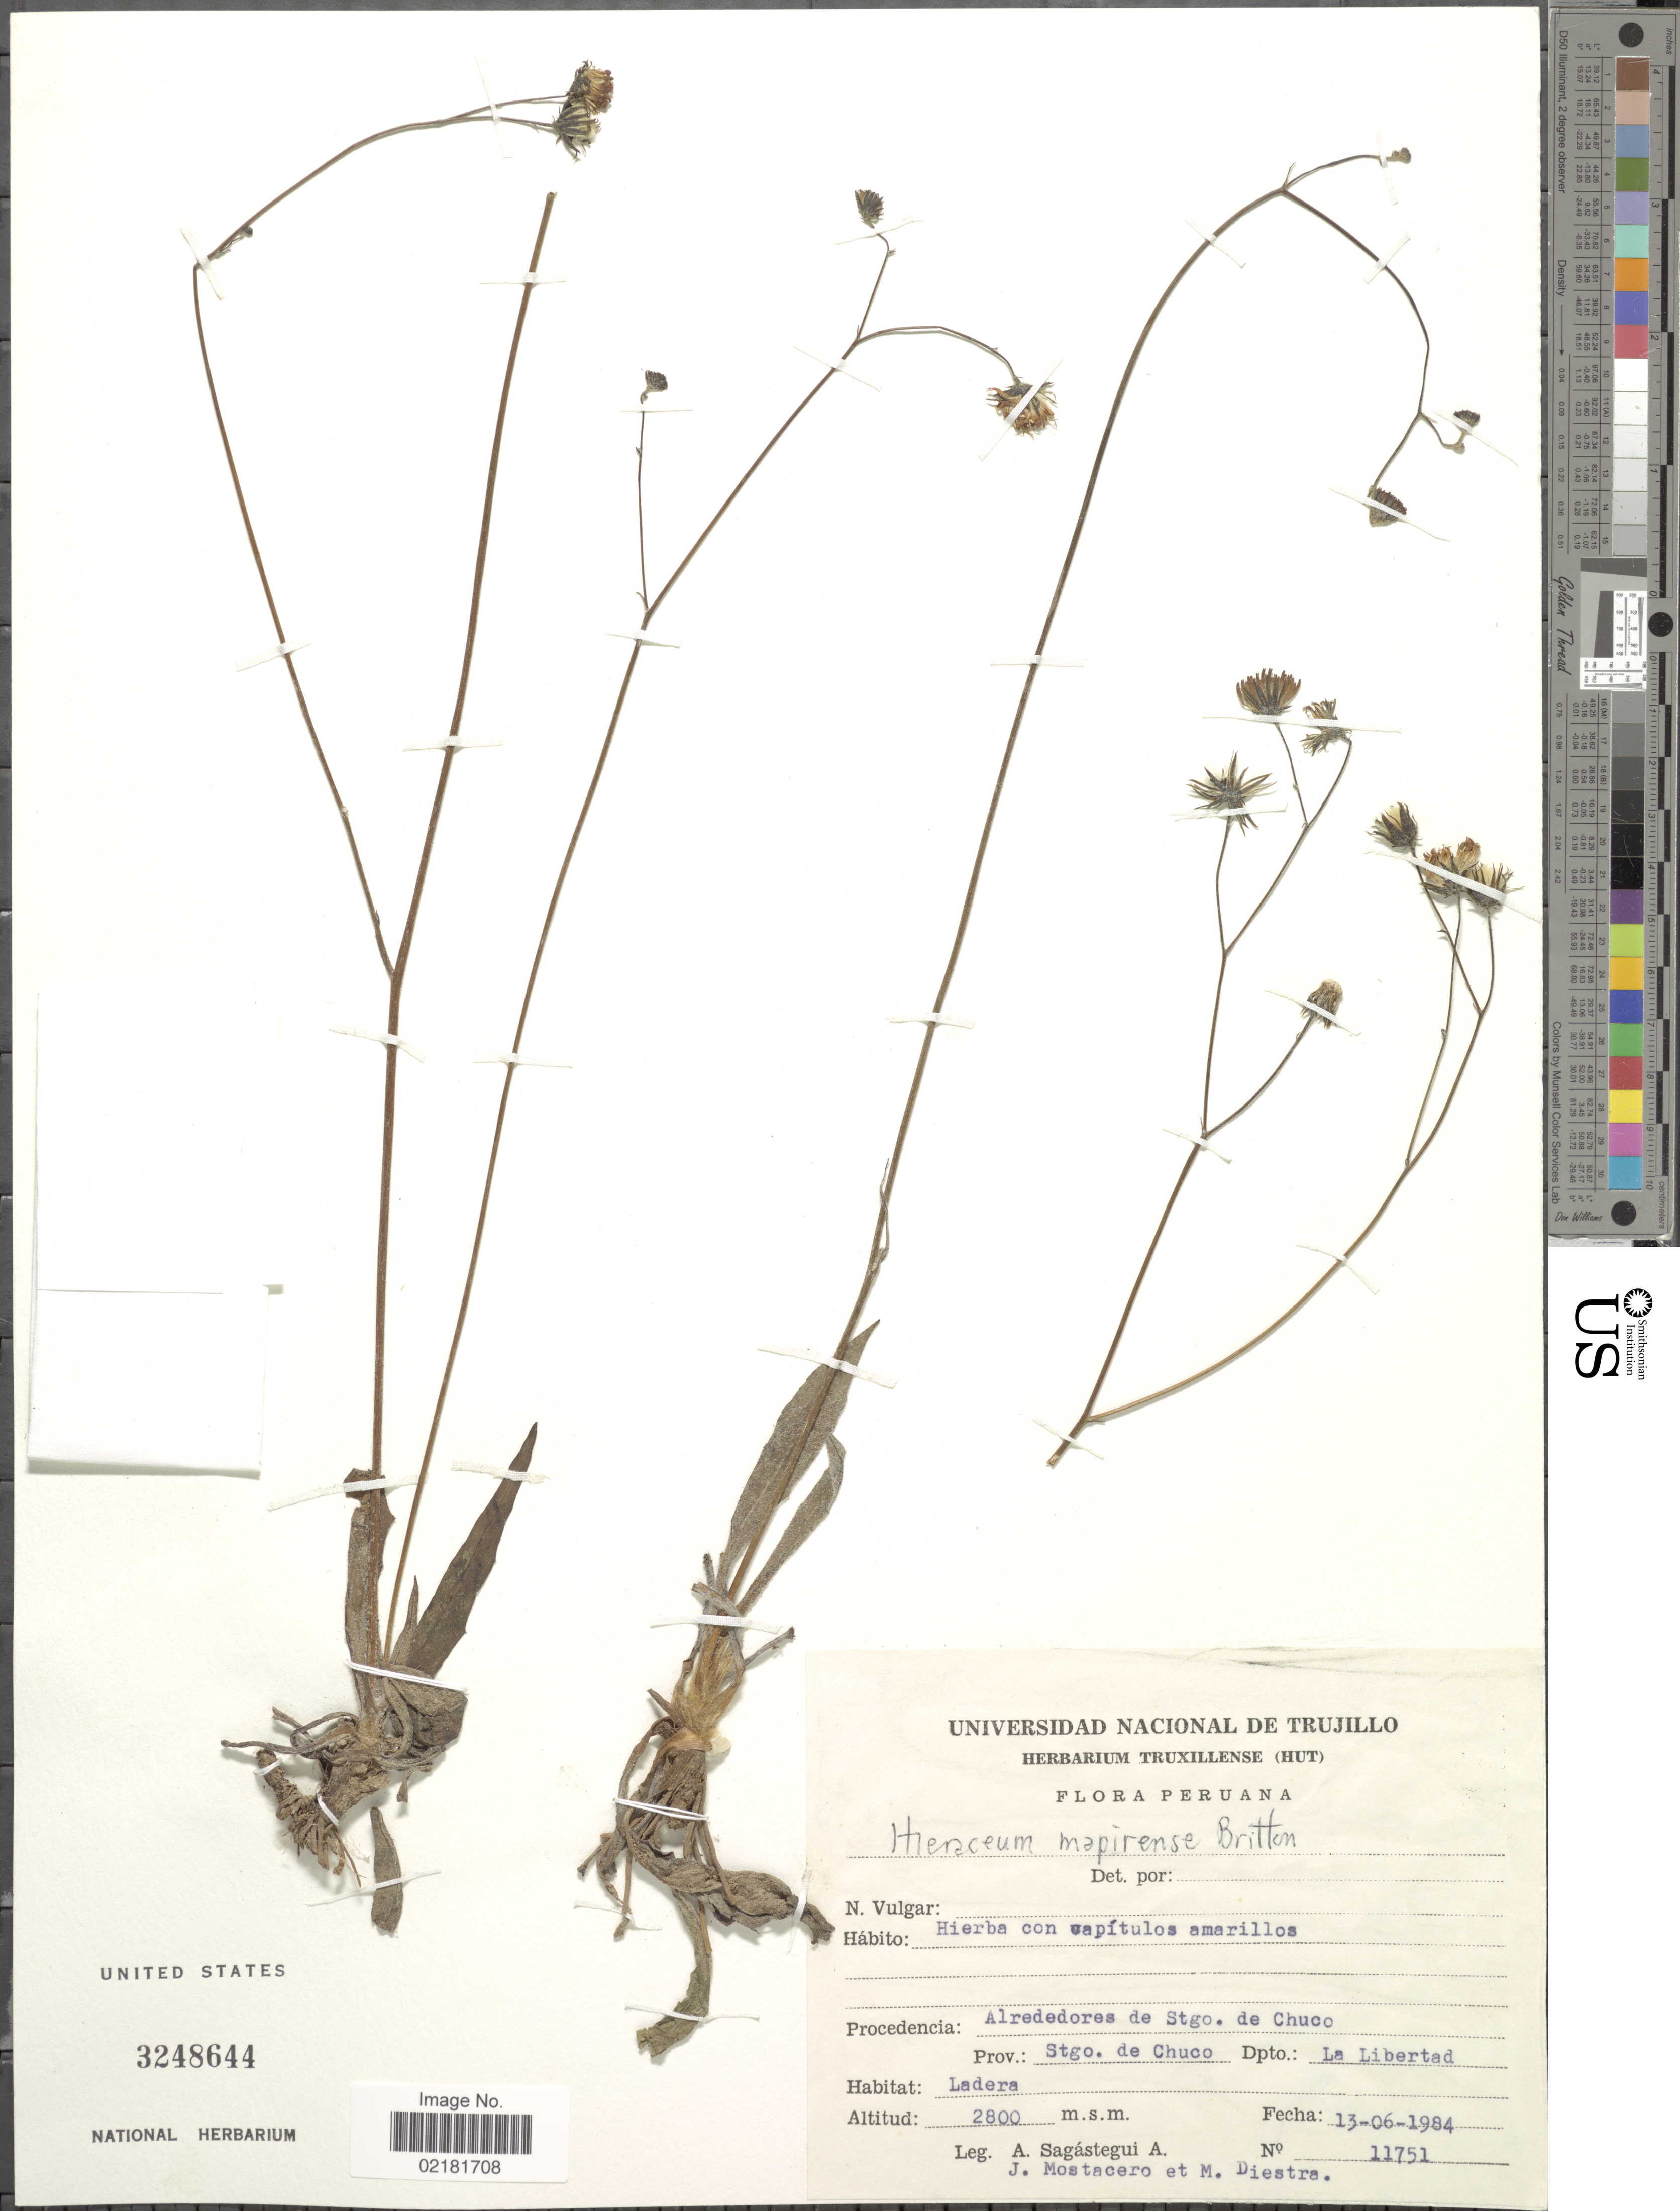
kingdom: Plantae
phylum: Tracheophyta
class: Magnoliopsida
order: Asterales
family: Asteraceae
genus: Hieracium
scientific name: Hieracium mapirense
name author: Britton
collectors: A. Sagástegui A., J. Mostacero L. & M. Diestra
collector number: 11751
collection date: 1984-06-13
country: Peru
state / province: La Libertad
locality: Alrededores de Stgo. de Chuco, Prov.: Stgo. de Chuco.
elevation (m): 2800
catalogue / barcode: US 3248644